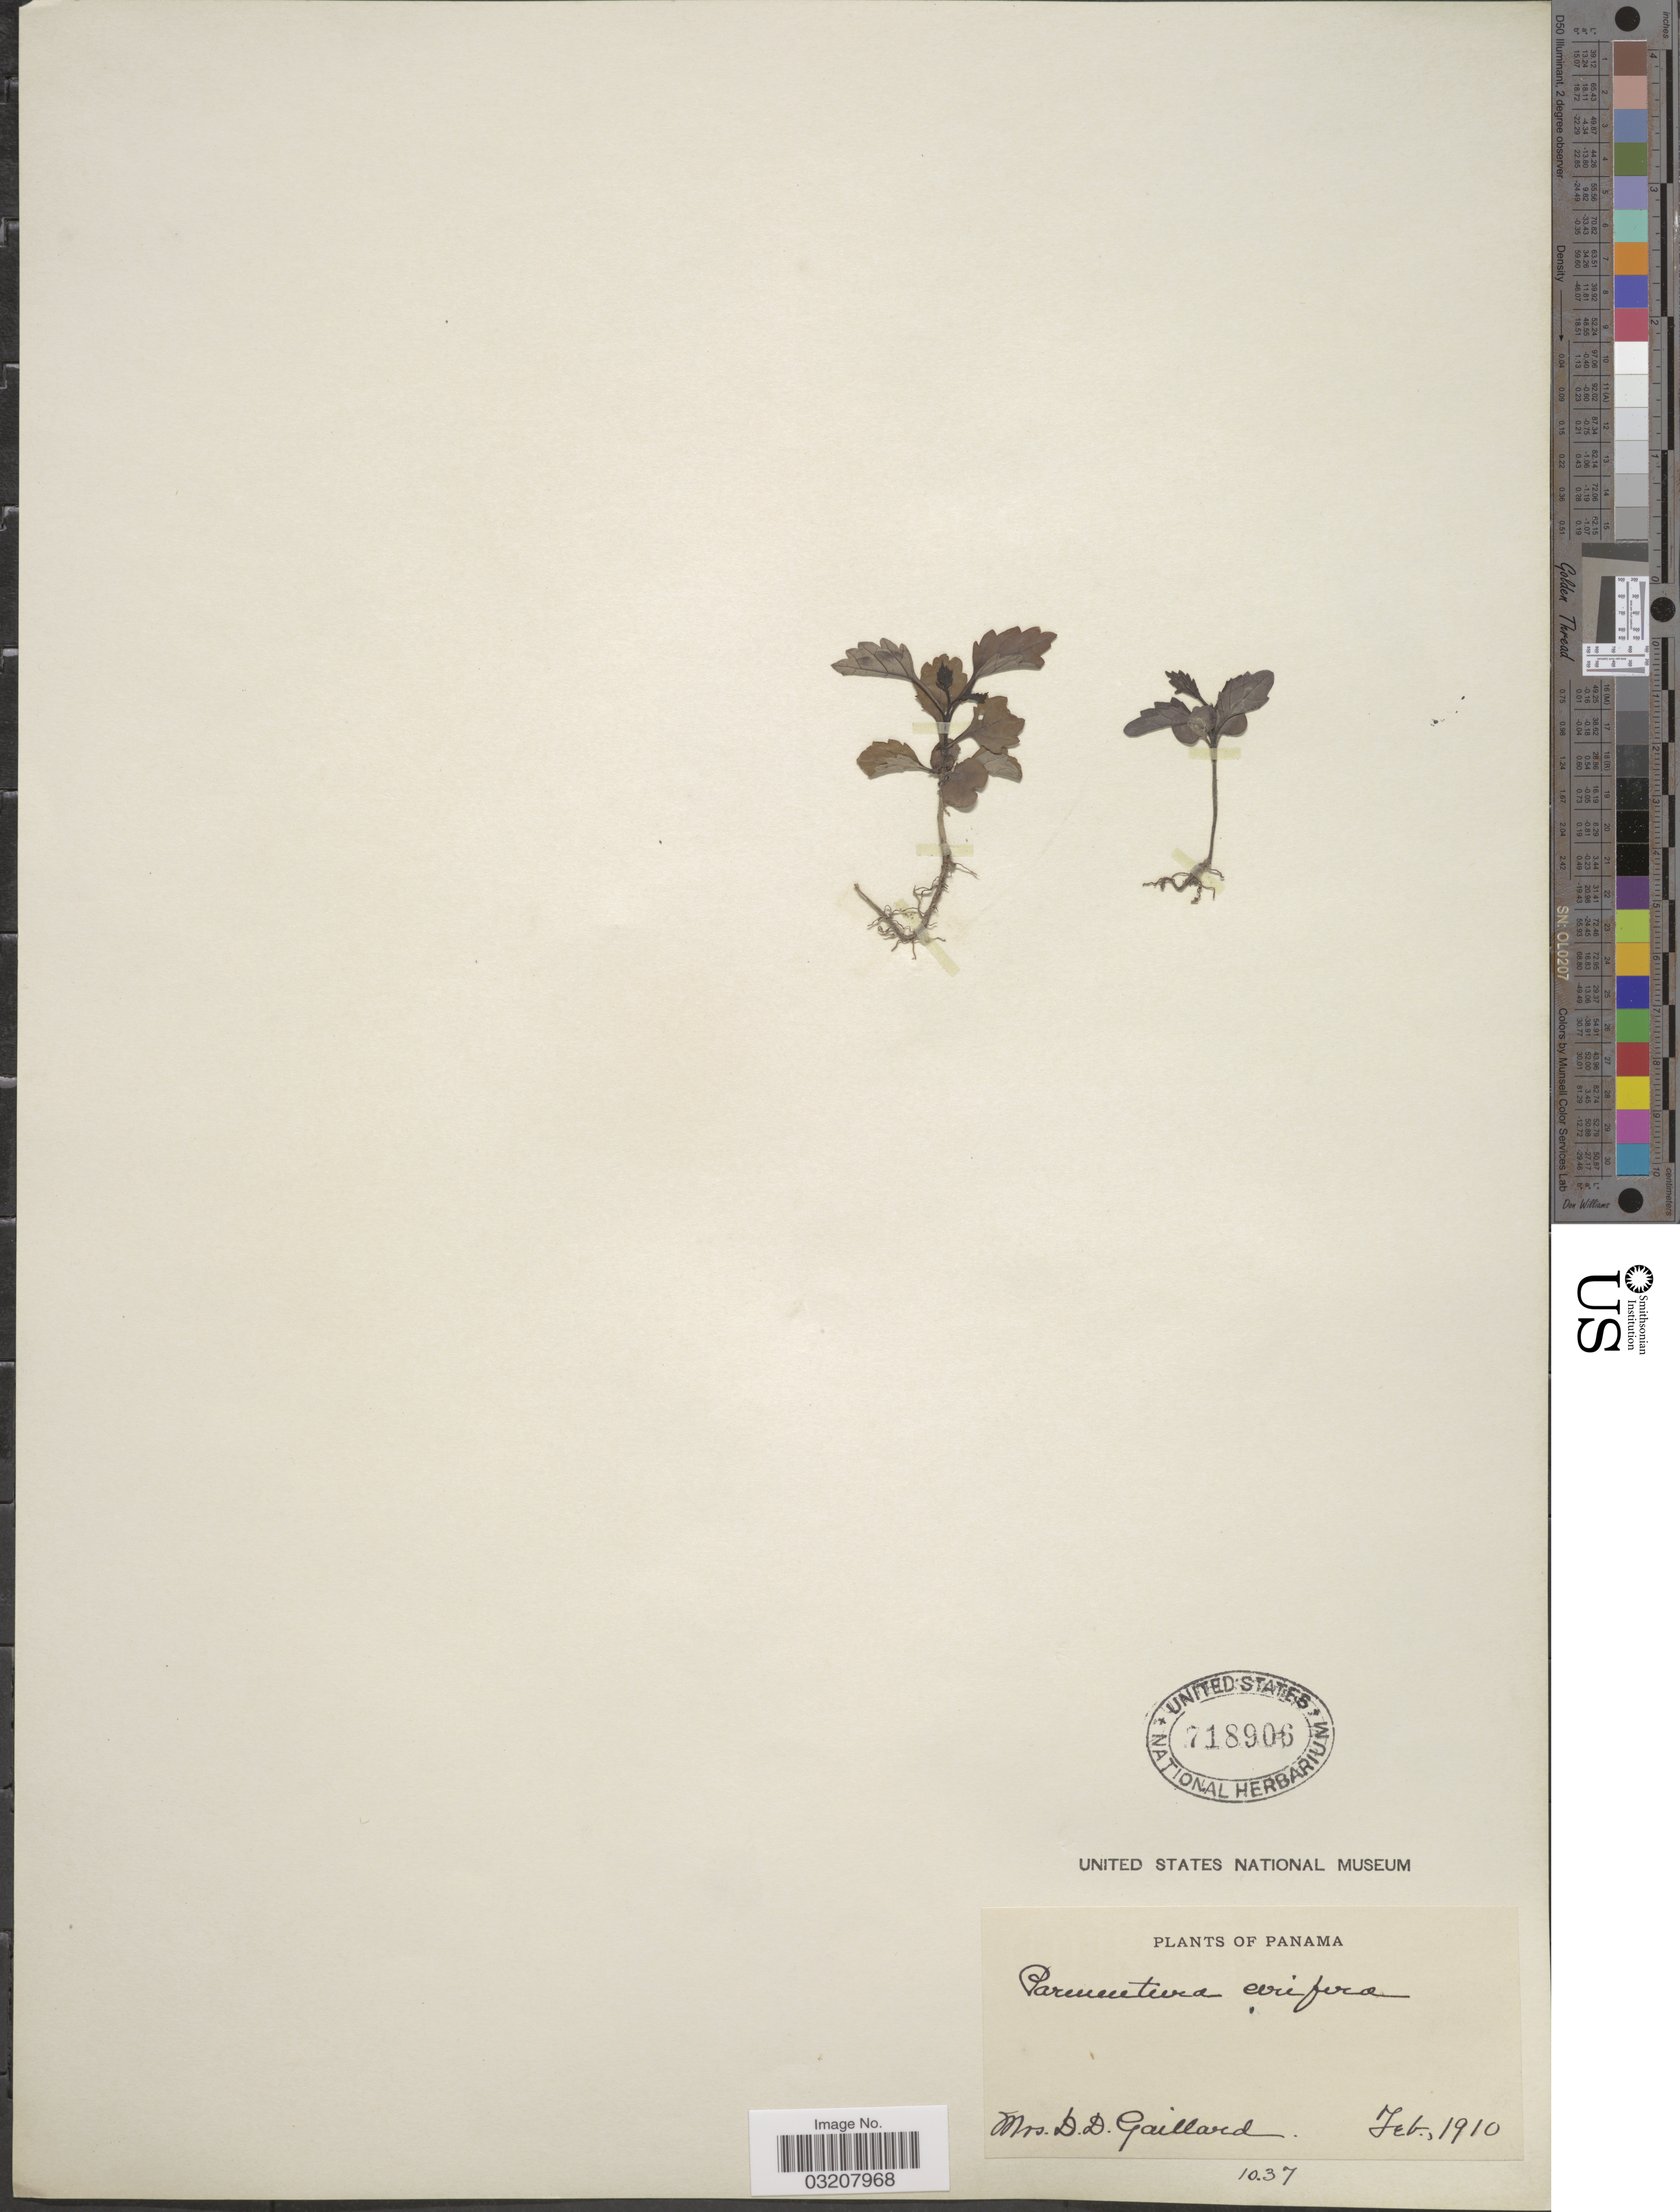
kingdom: Plantae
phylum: Tracheophyta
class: Magnoliopsida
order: Lamiales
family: Bignoniaceae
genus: Parmentiera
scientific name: Parmentiera cereifera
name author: Seem.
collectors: D. Gaillard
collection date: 1910-02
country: Panama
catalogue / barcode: US 718906